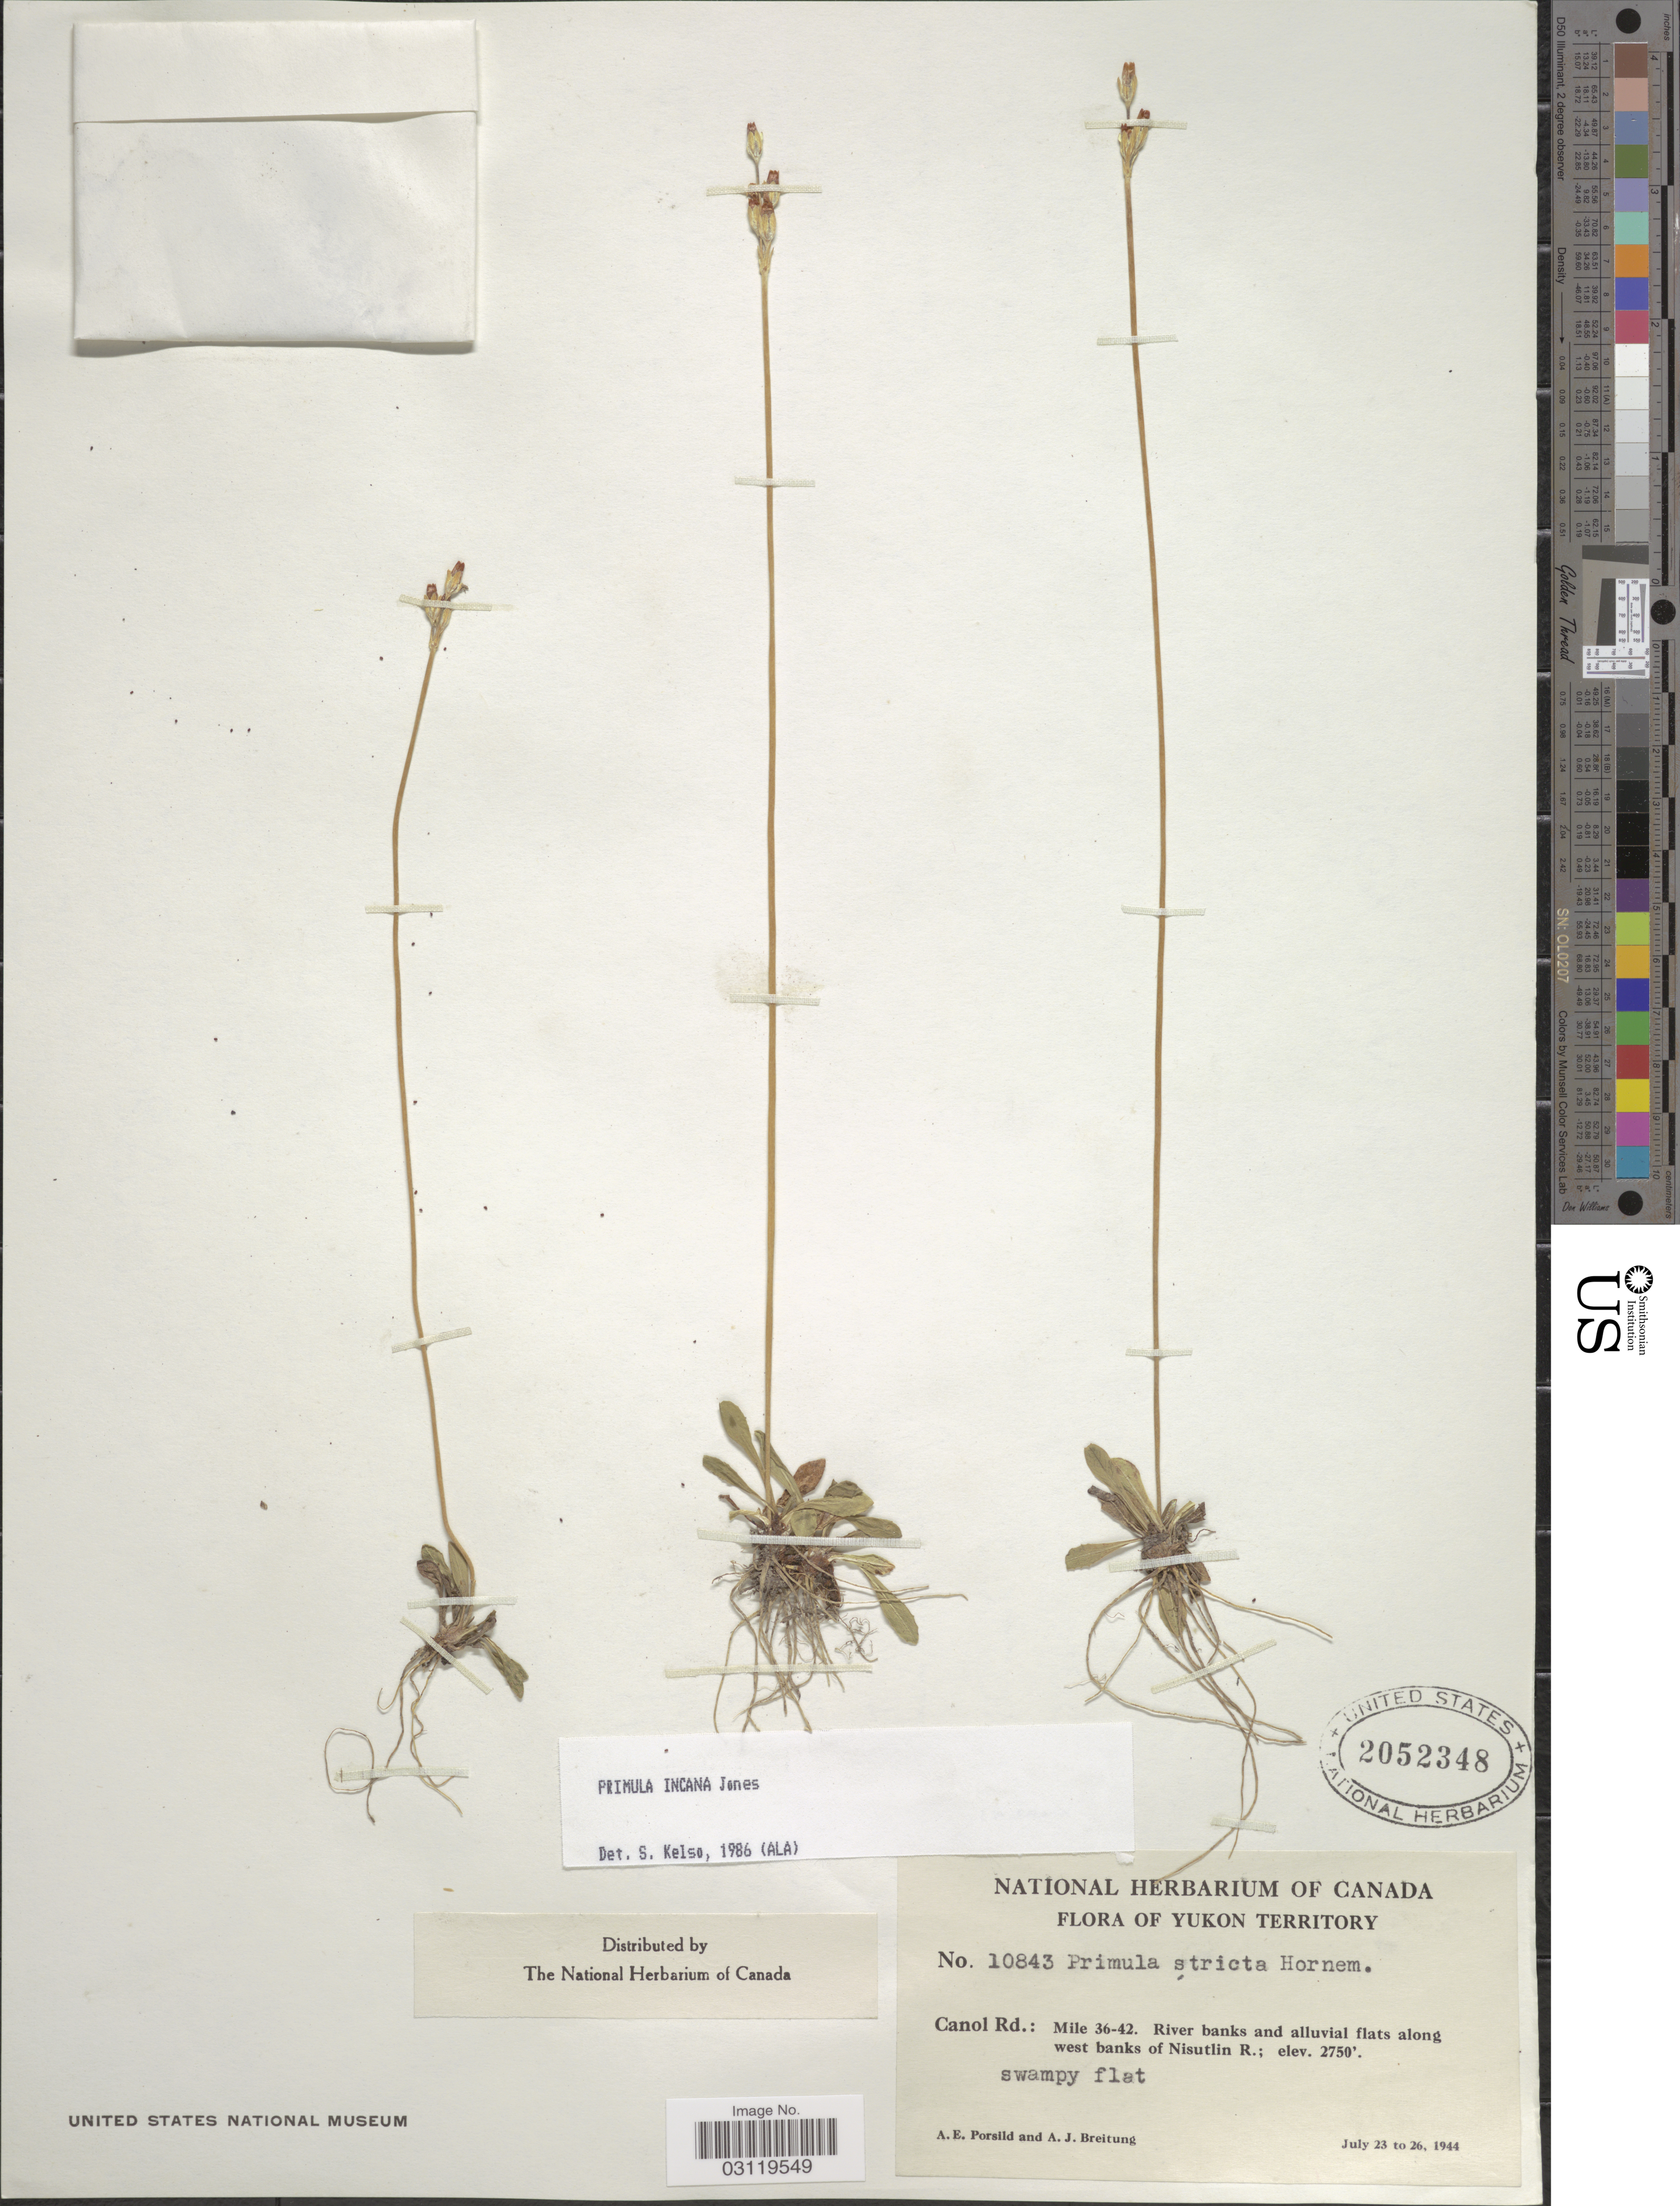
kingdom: Plantae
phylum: Tracheophyta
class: Magnoliopsida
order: Ericales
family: Primulaceae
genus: Primula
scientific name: Primula incana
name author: M.E. Jones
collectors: A. E. Porsild & A. Breitung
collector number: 10843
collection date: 1944-07-23/1944-07-26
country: Canada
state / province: Yukon Territory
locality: Canol Rd.: Mile 36-42. River banks and alluvial flats along west banks of Nisutlin R.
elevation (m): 838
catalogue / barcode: US 2052348